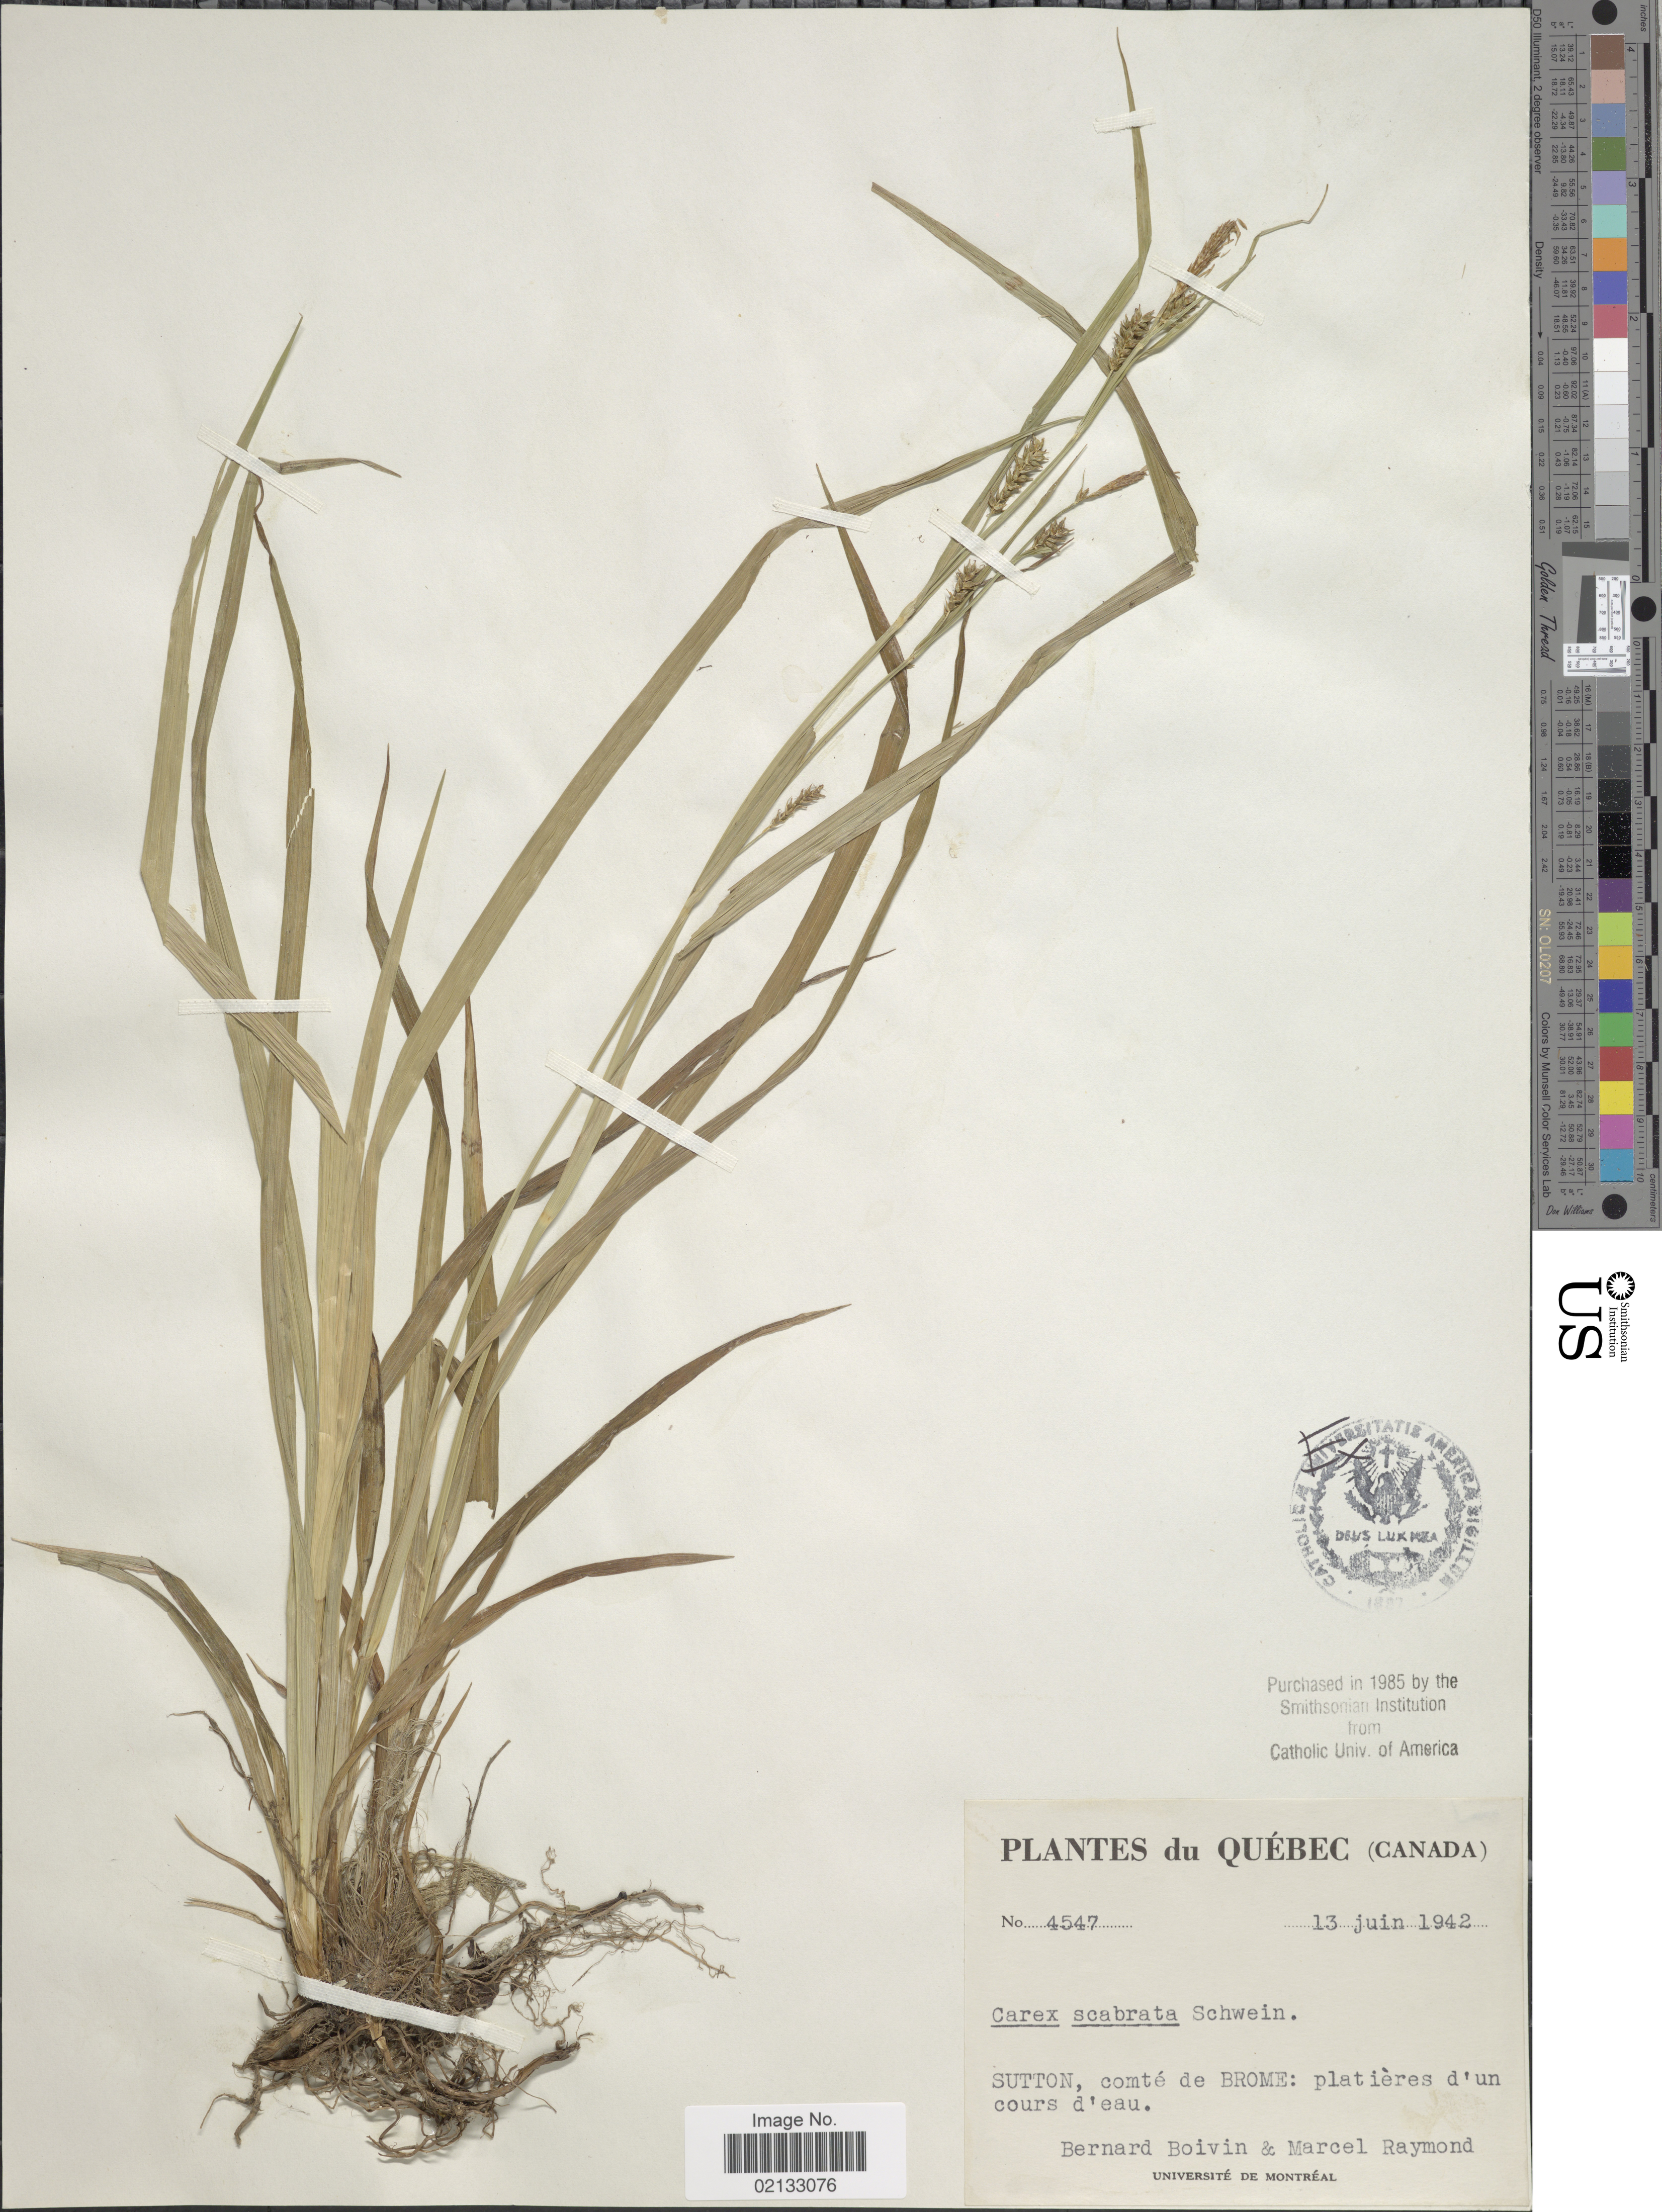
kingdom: Plantae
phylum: Tracheophyta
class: Liliopsida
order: Poales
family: Cyperaceae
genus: Carex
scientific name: Carex scabrata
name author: Schwein.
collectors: J. R. B. Boivin & M. Raymond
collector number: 4547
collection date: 1942-06-13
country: Canada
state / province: Quebec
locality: Sutton, comte de Brome: platieres d'un cours d'eau